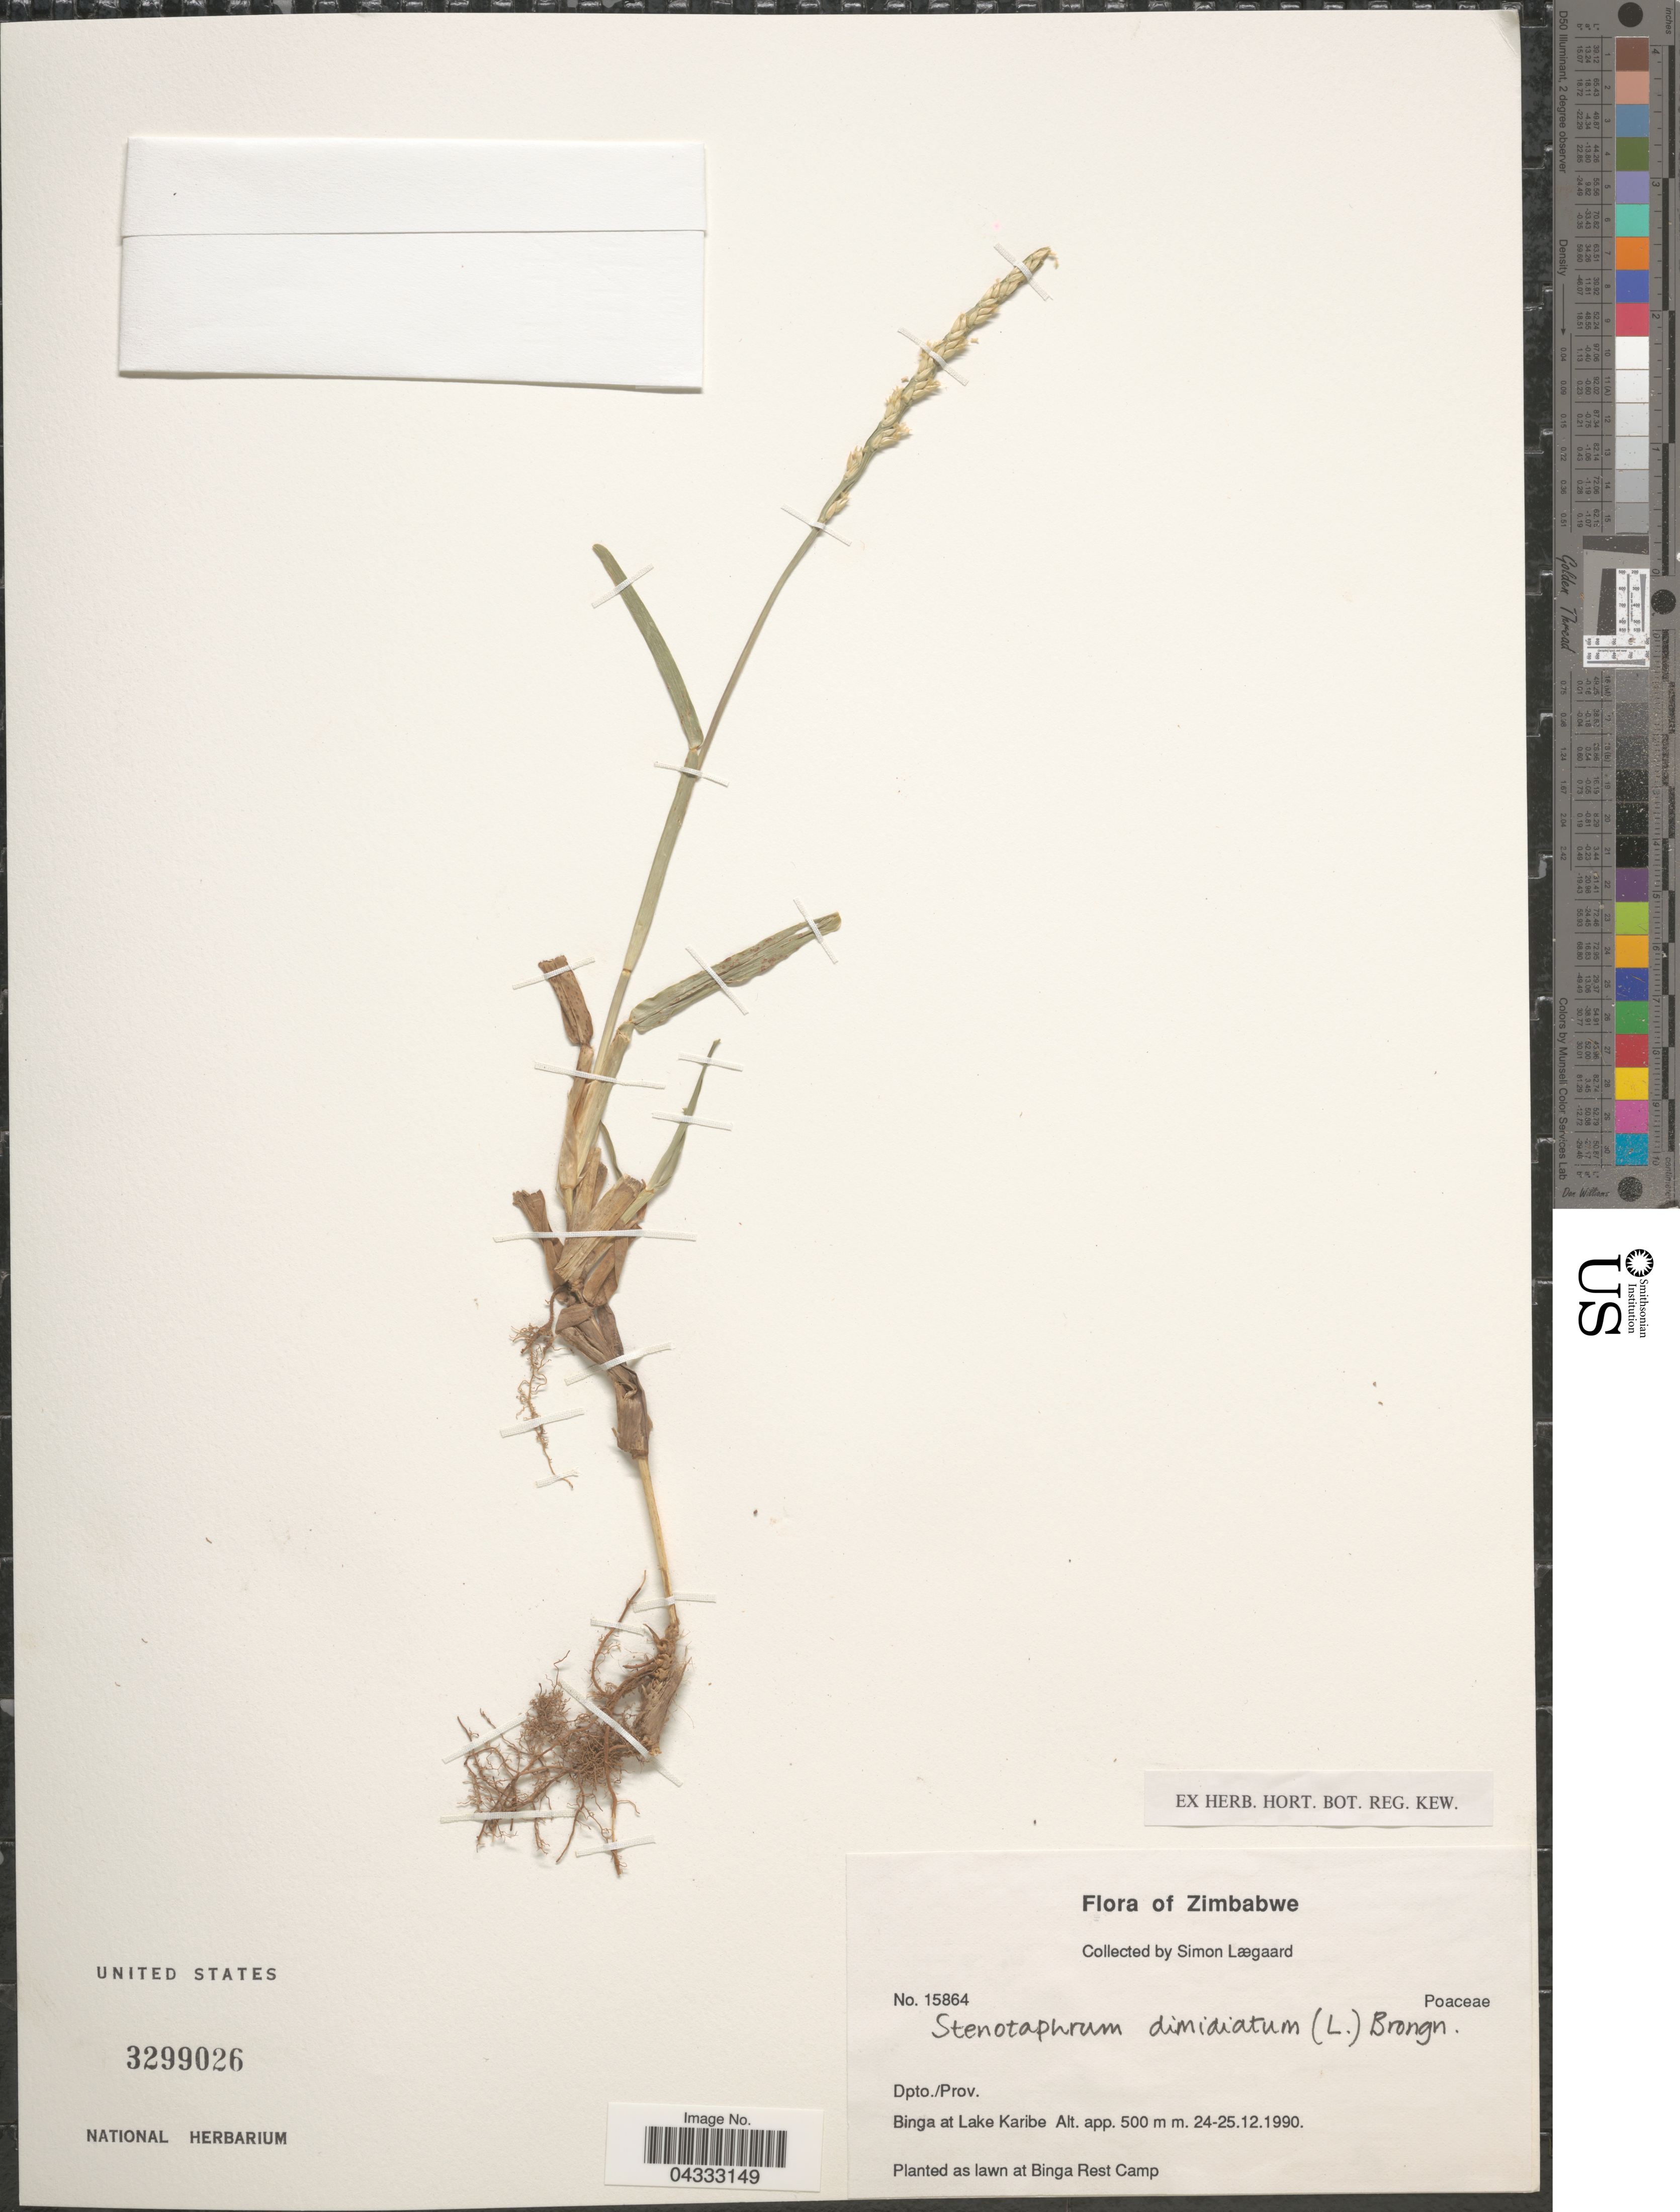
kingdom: Plantae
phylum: Tracheophyta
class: Liliopsida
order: Poales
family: Poaceae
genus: Stenotaphrum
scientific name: Stenotaphrum dimidiatum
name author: (L.) Brongn.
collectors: S. Lægaard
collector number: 15864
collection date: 1990-12-24/1990-12-25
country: Zimbabwe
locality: Dpto./Prov. Binga at Lake Karibe. Binga Rest Camp.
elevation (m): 500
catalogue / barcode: US 3299026